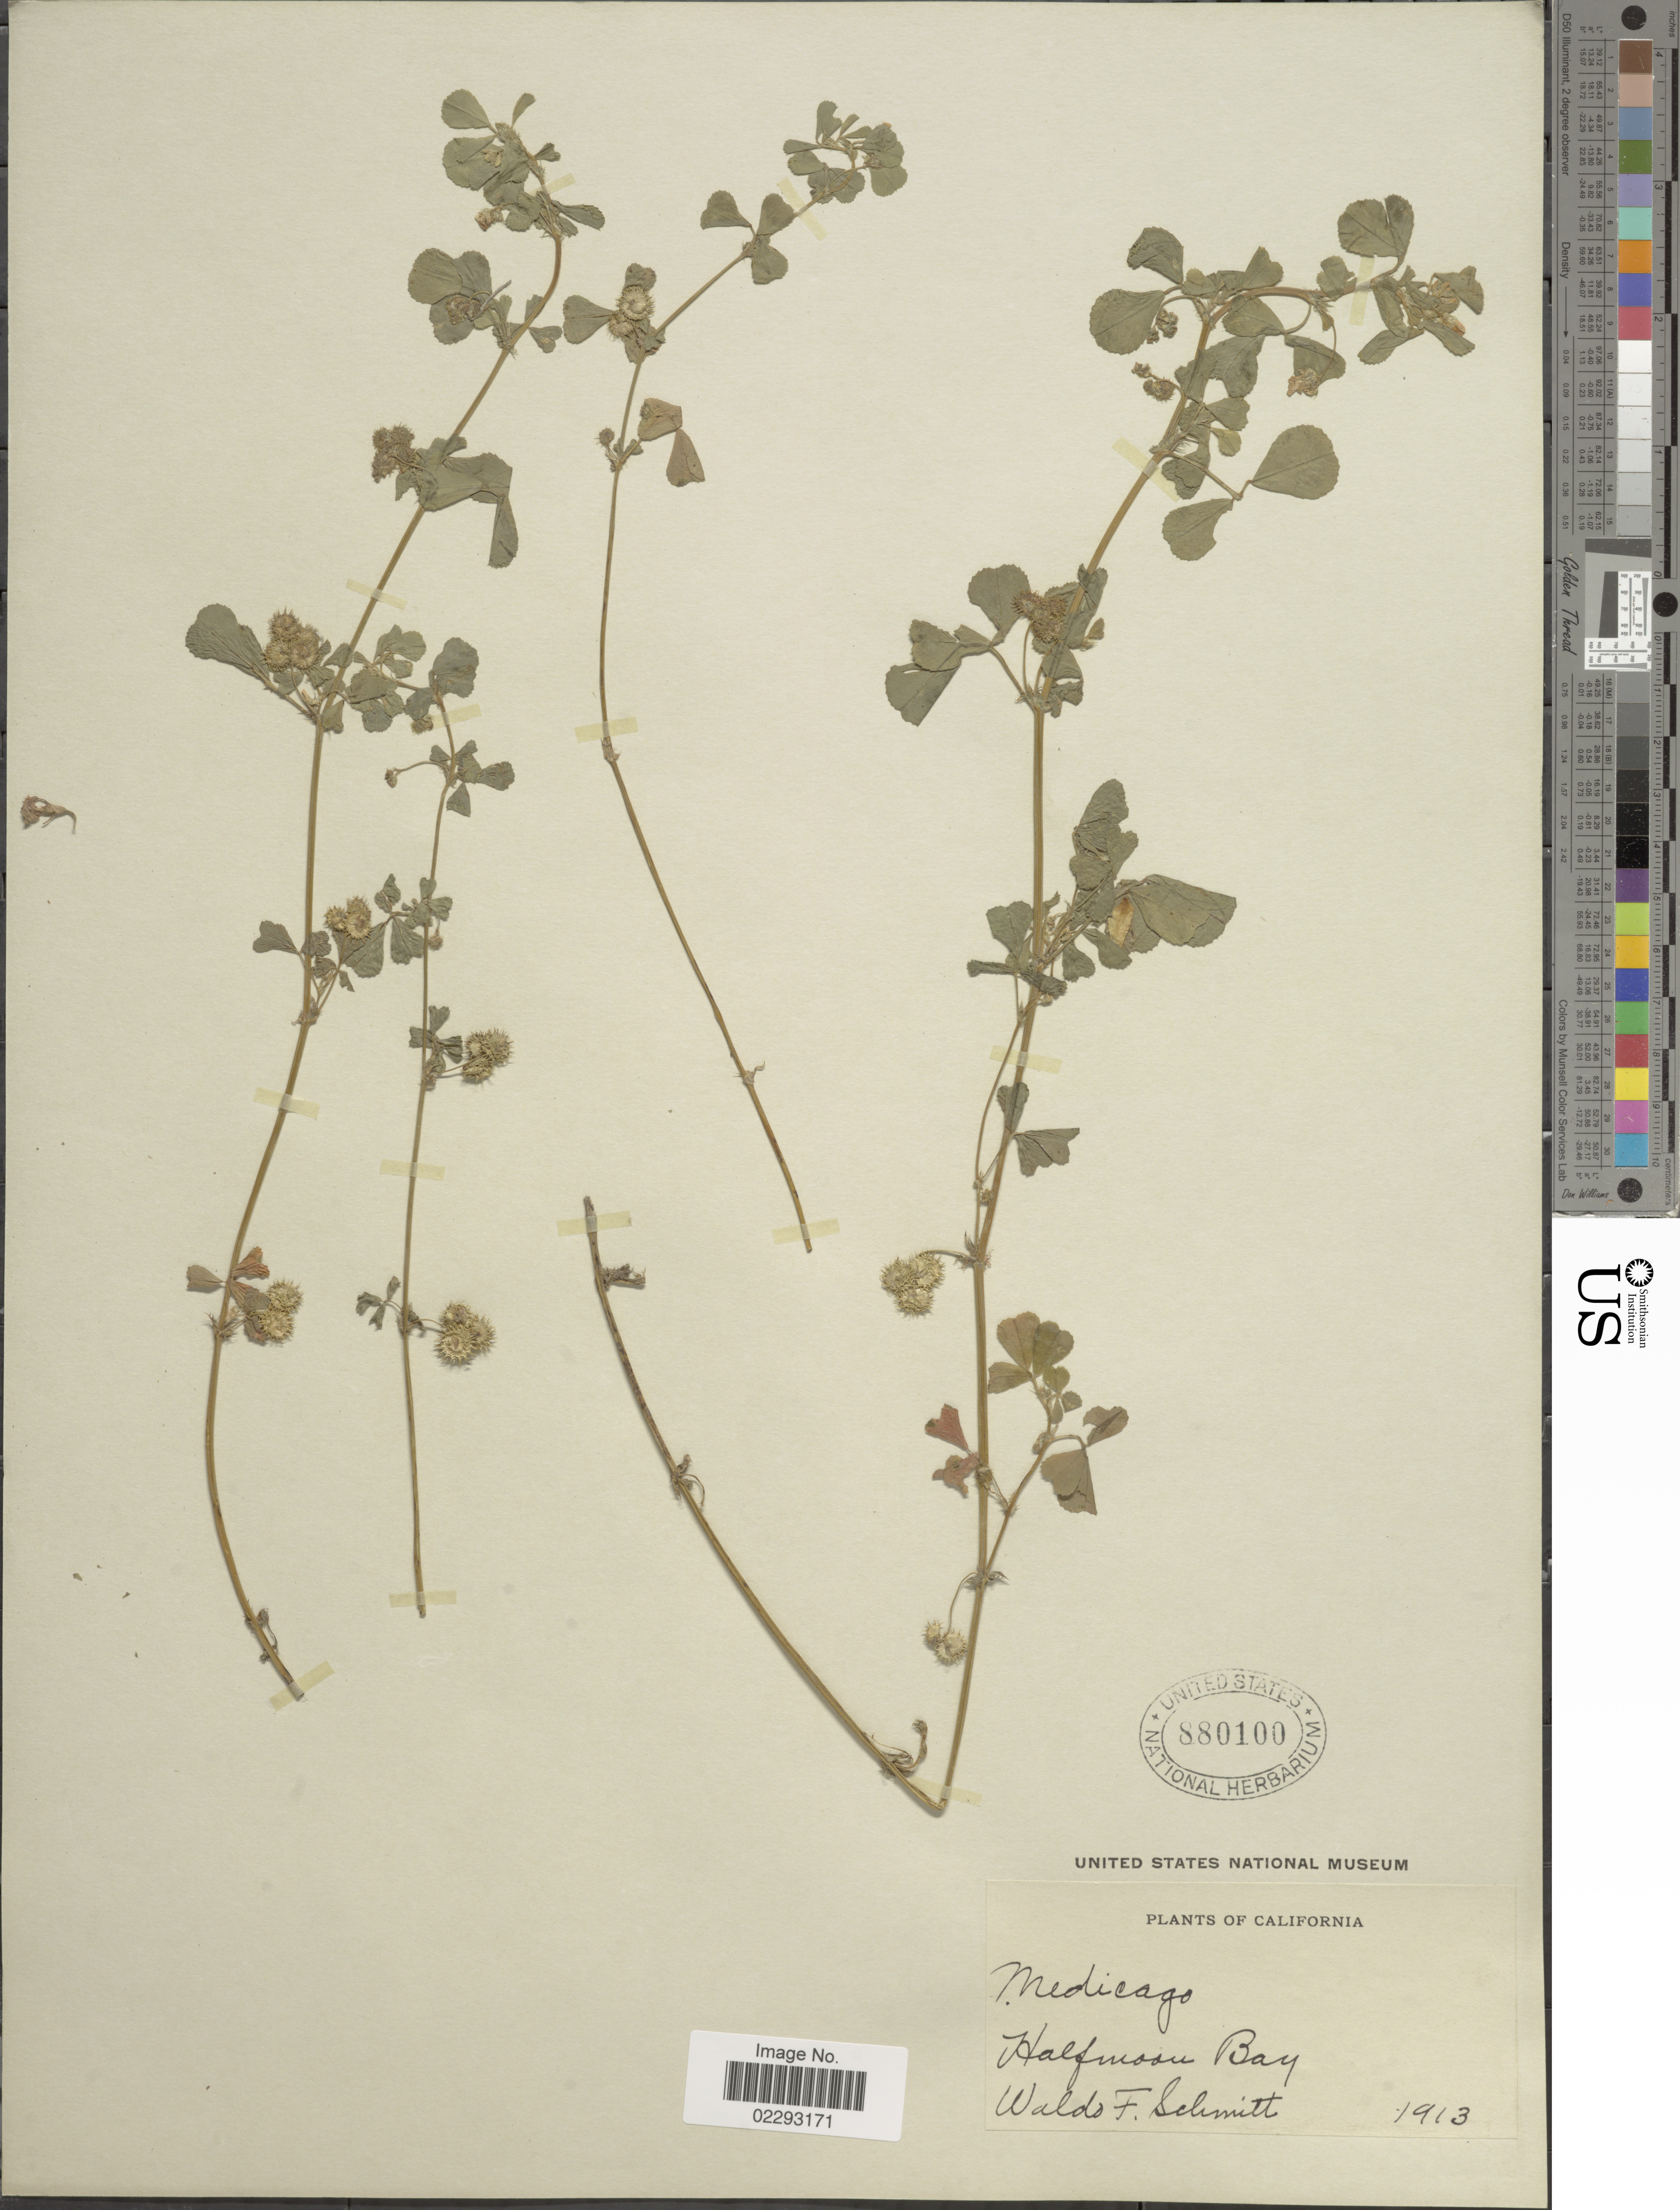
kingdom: Plantae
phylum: Tracheophyta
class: Magnoliopsida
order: Fabales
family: Fabaceae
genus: Medicago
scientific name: Medicago sp.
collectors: W. F. Schmitt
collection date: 1913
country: United States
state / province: California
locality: Halfmoon Bay, California.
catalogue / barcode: US 880100